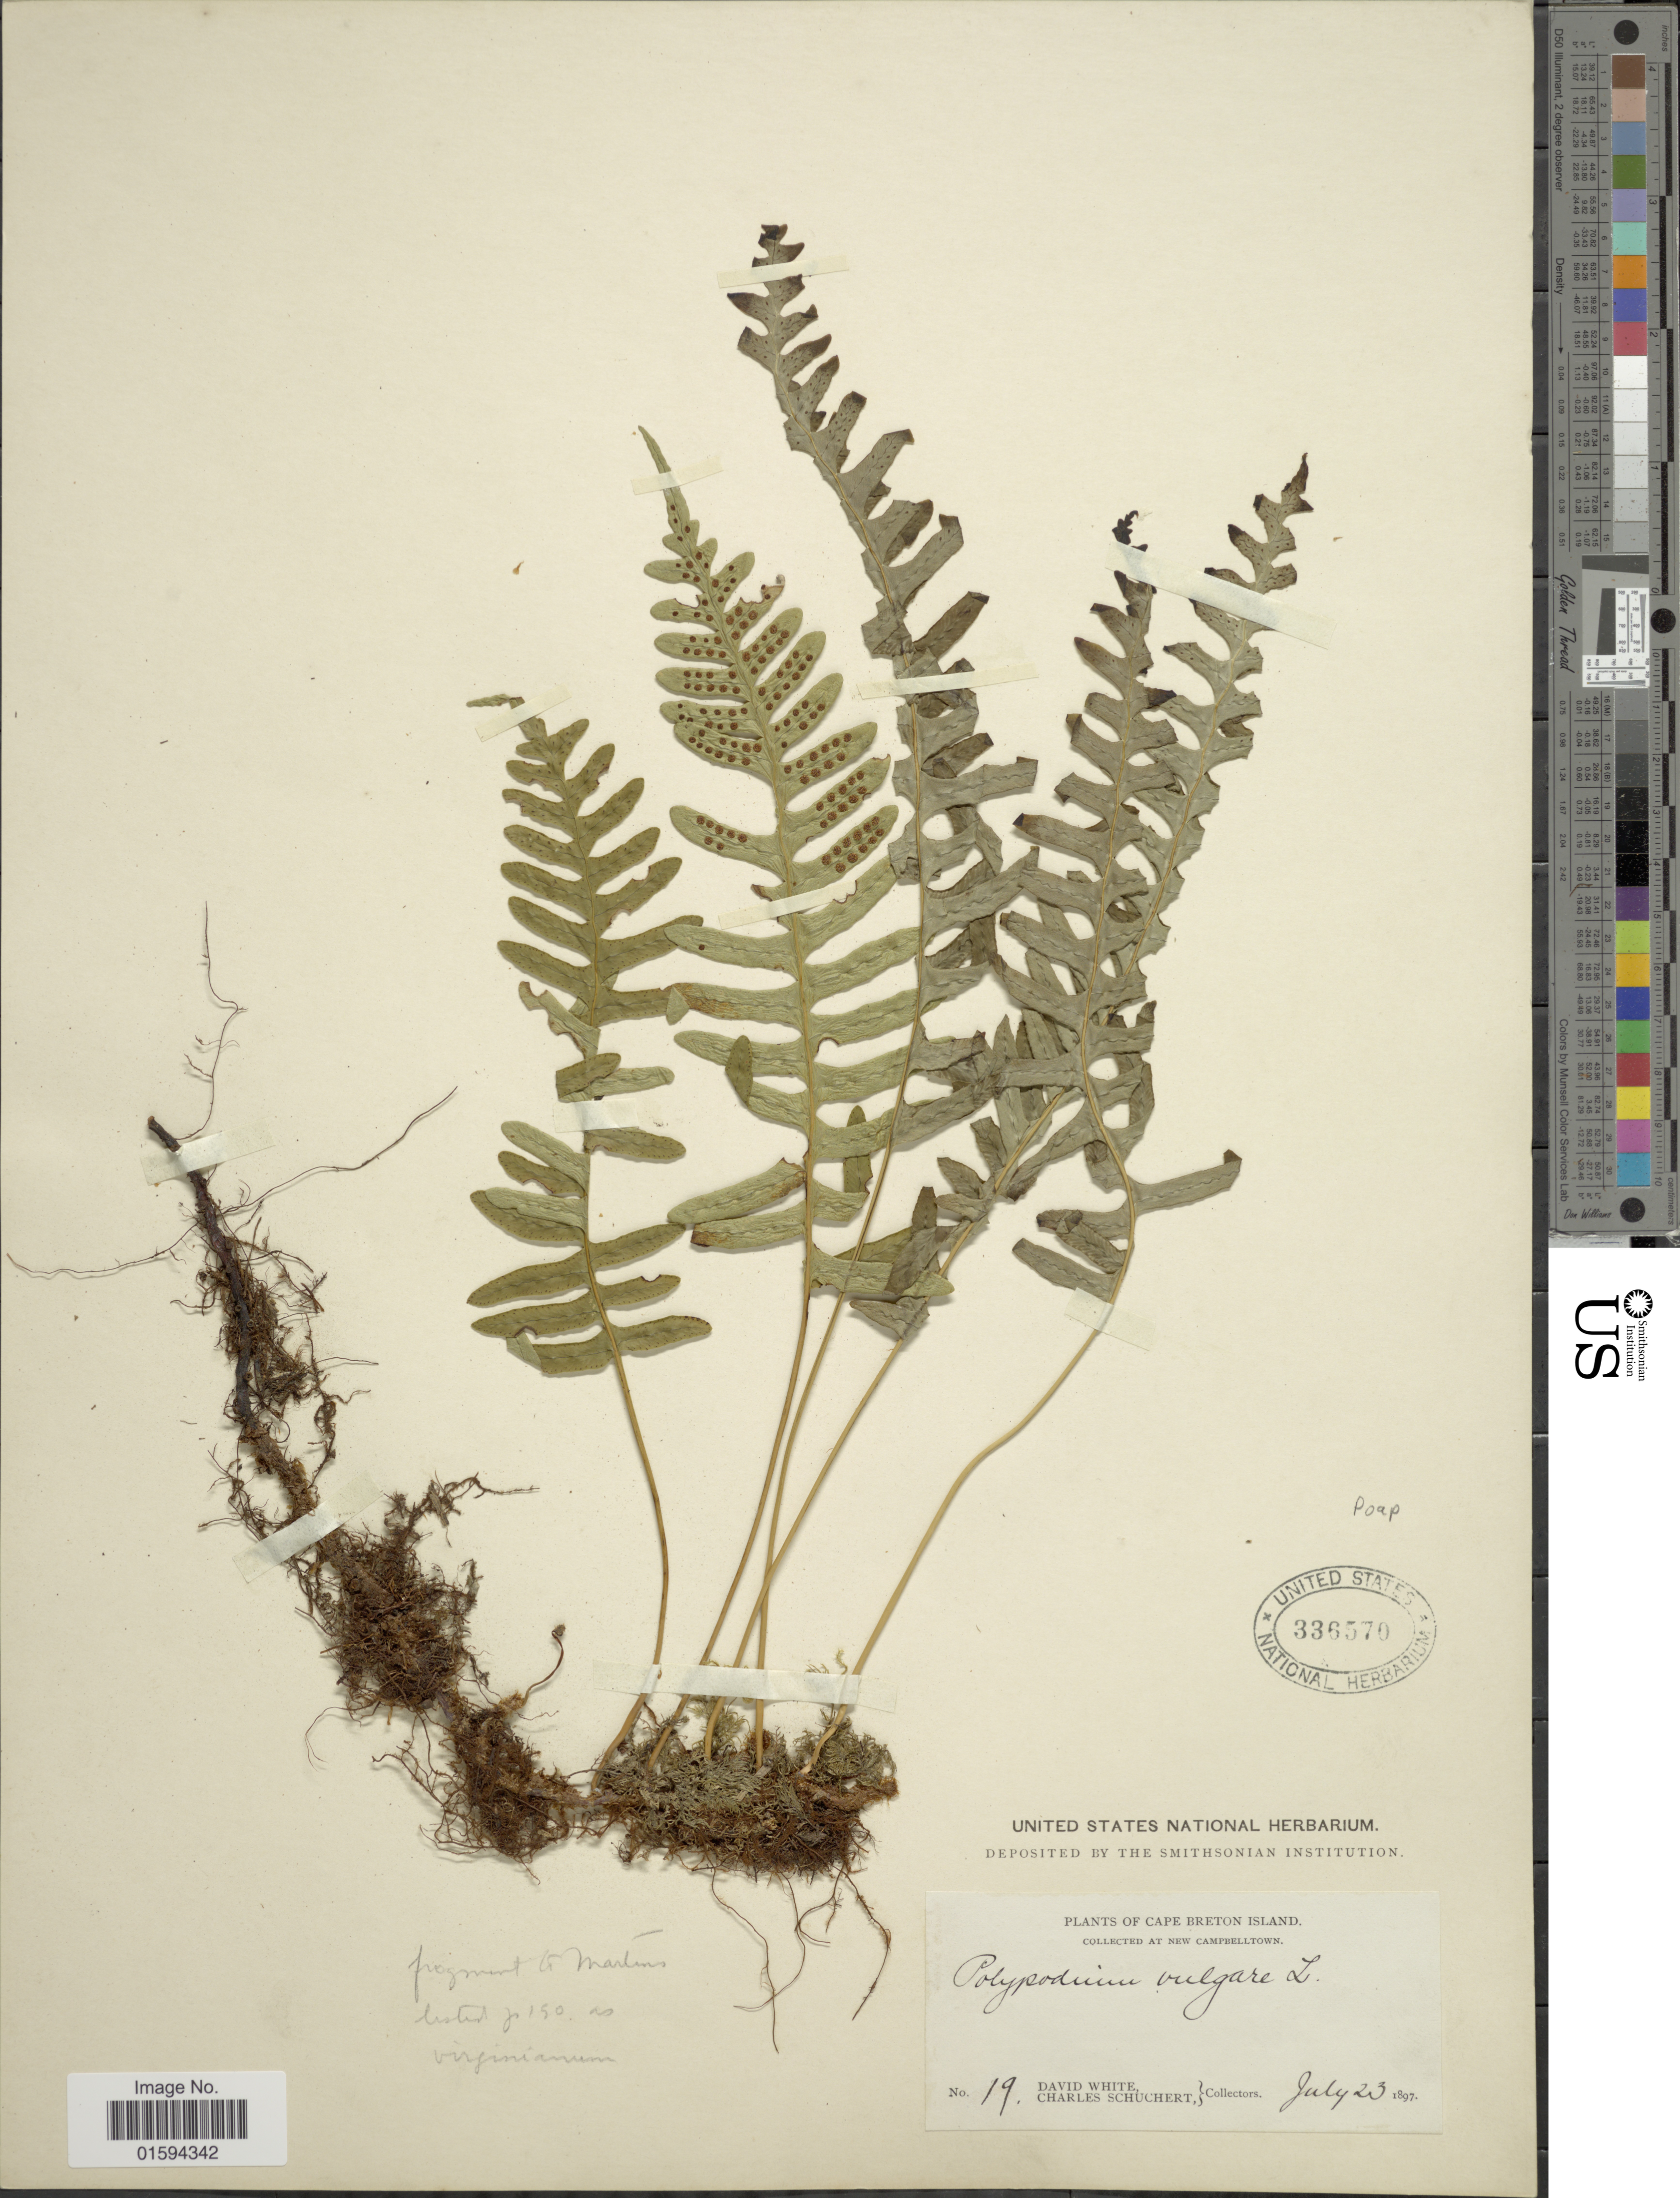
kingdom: Plantae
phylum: Tracheophyta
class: Polypodiopsida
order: Polypodiales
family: Polypodiaceae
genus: Polypodium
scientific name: Polypodium appalachianum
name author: Haufler & Windham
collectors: D. White & C. Schuchert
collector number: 19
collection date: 1897-07-23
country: Canada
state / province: Nova Scotia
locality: New Campbelltown, Cape Breton Island.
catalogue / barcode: US 336570